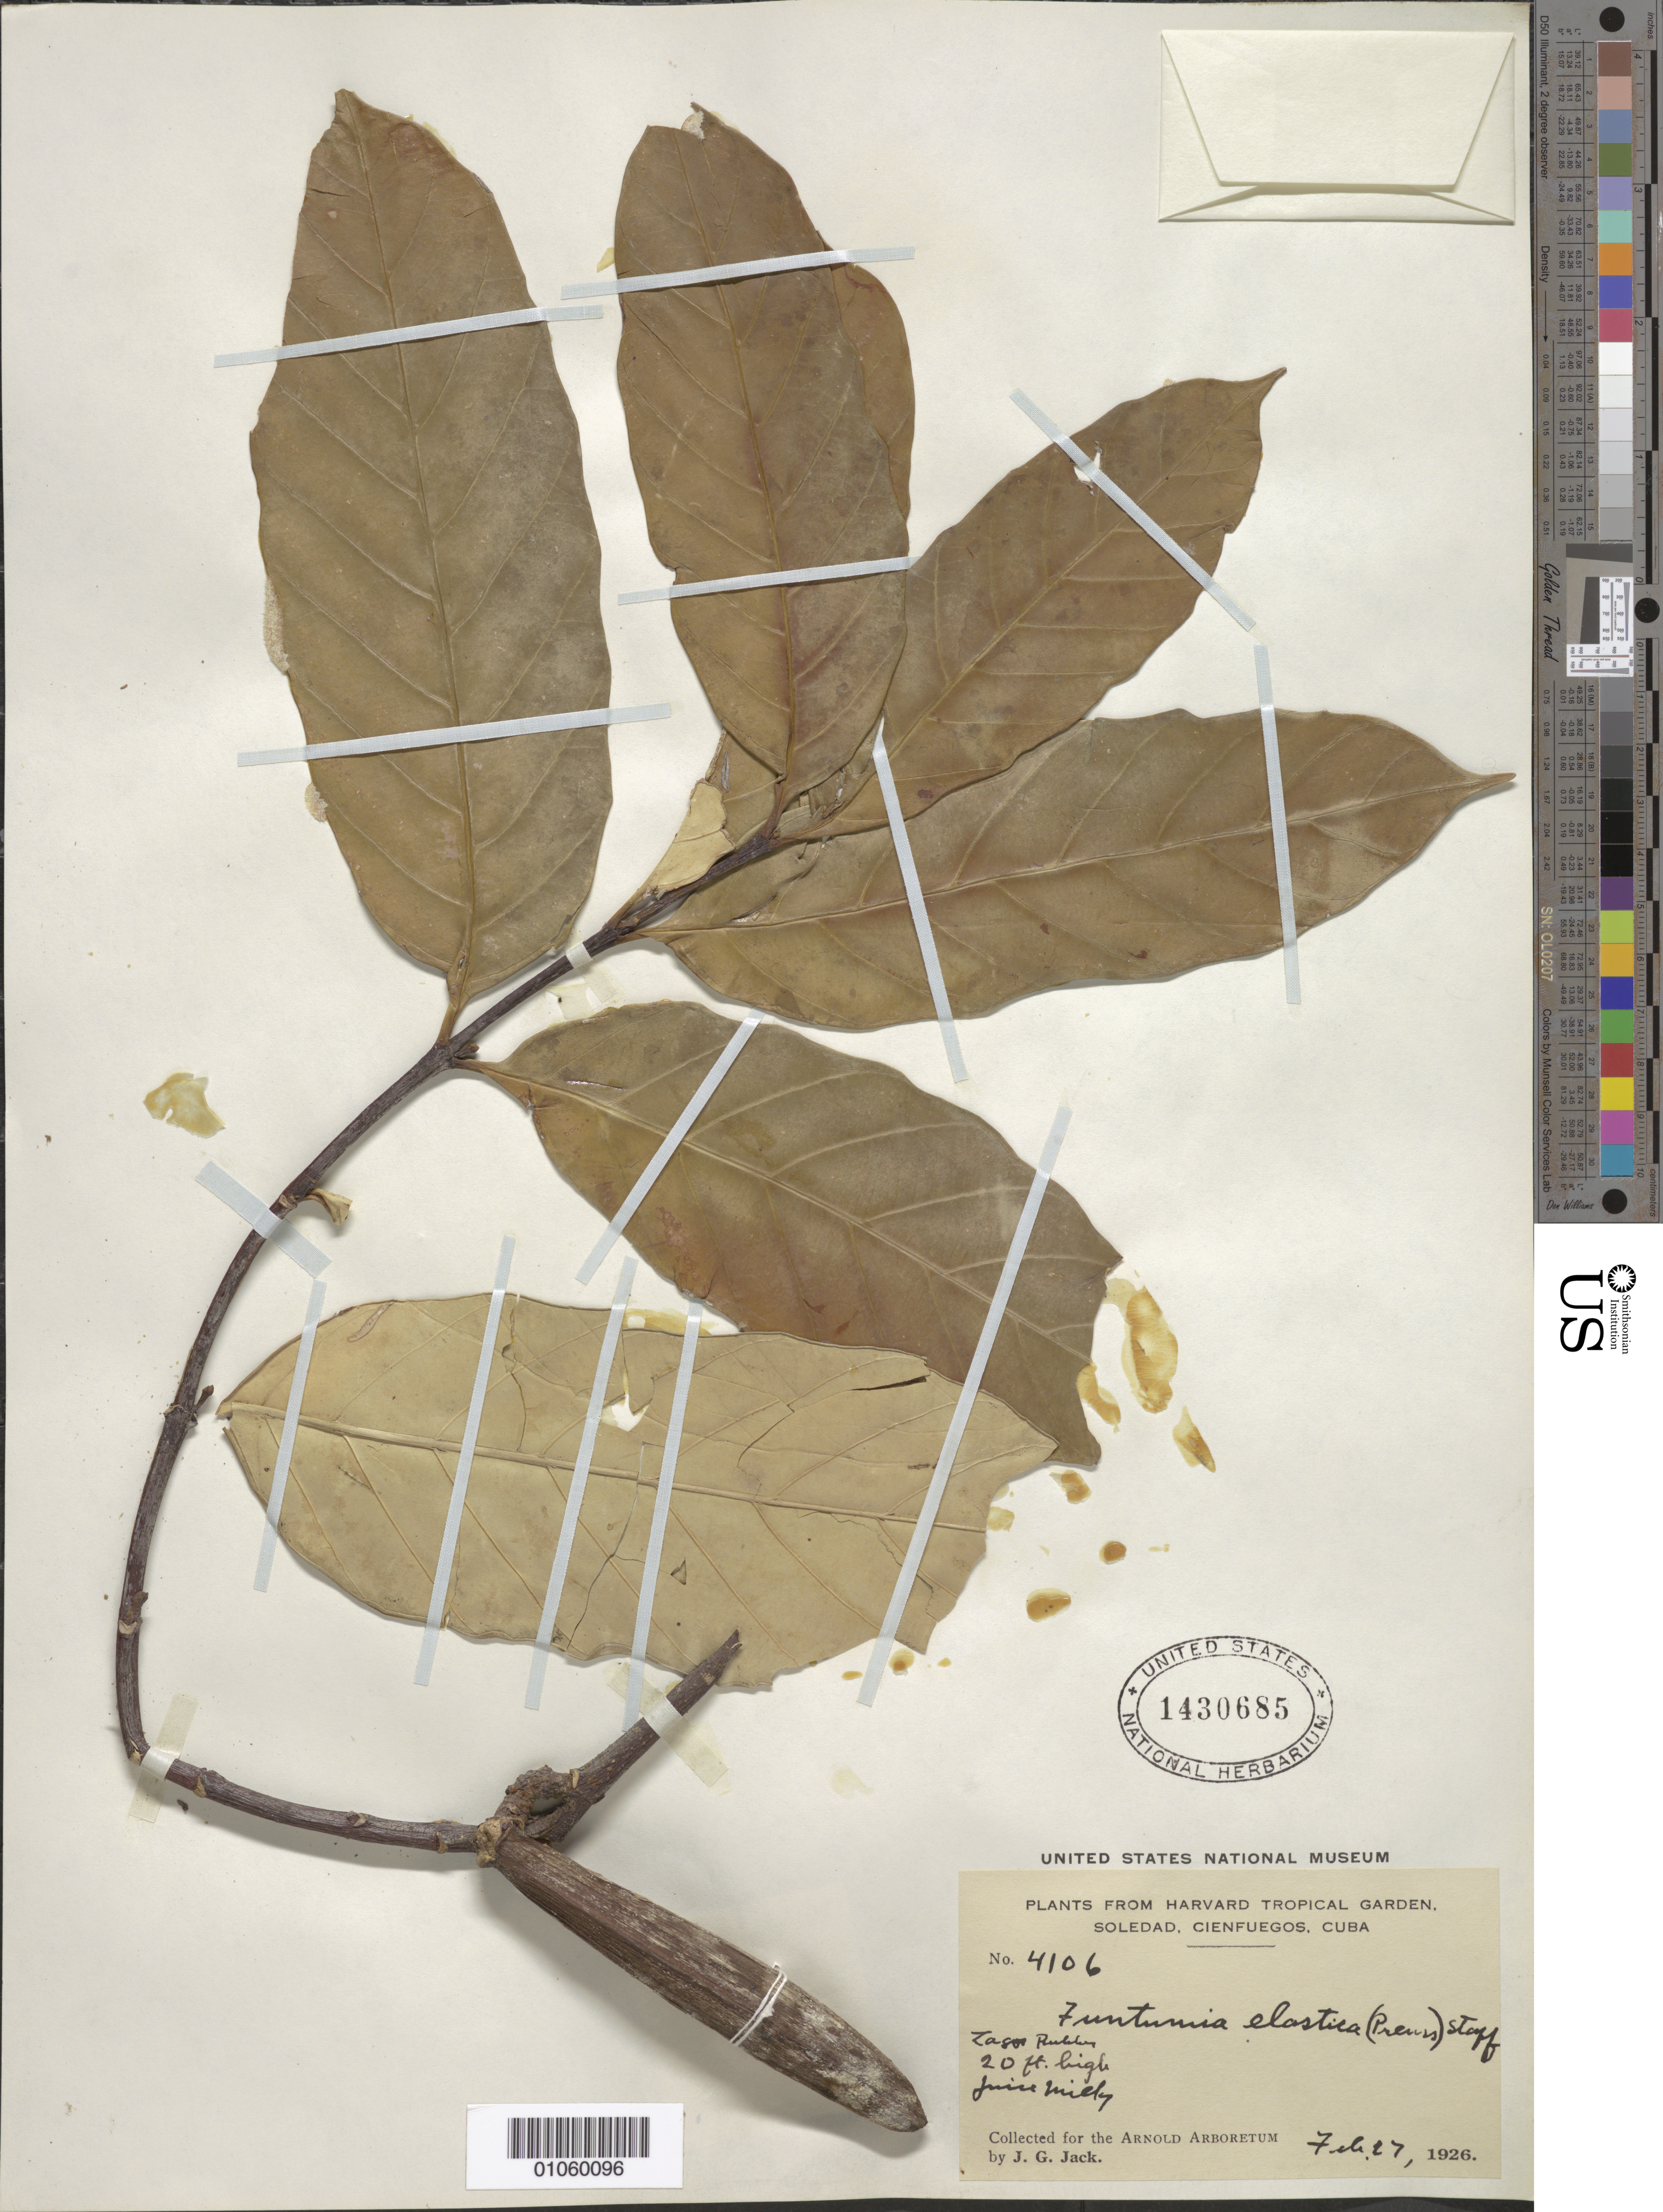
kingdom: Plantae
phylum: Tracheophyta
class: Magnoliopsida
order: Gentianales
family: Apocynaceae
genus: Funtumia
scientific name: Funtumia elastica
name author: Stapf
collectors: J. G. Jack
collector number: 4106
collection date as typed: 27 Feb 1926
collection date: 1926-02-27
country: Cuba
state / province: Cienfuegos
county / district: Santa Clara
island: Cuba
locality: Soledad, Cienfuegos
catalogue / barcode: US 1430685